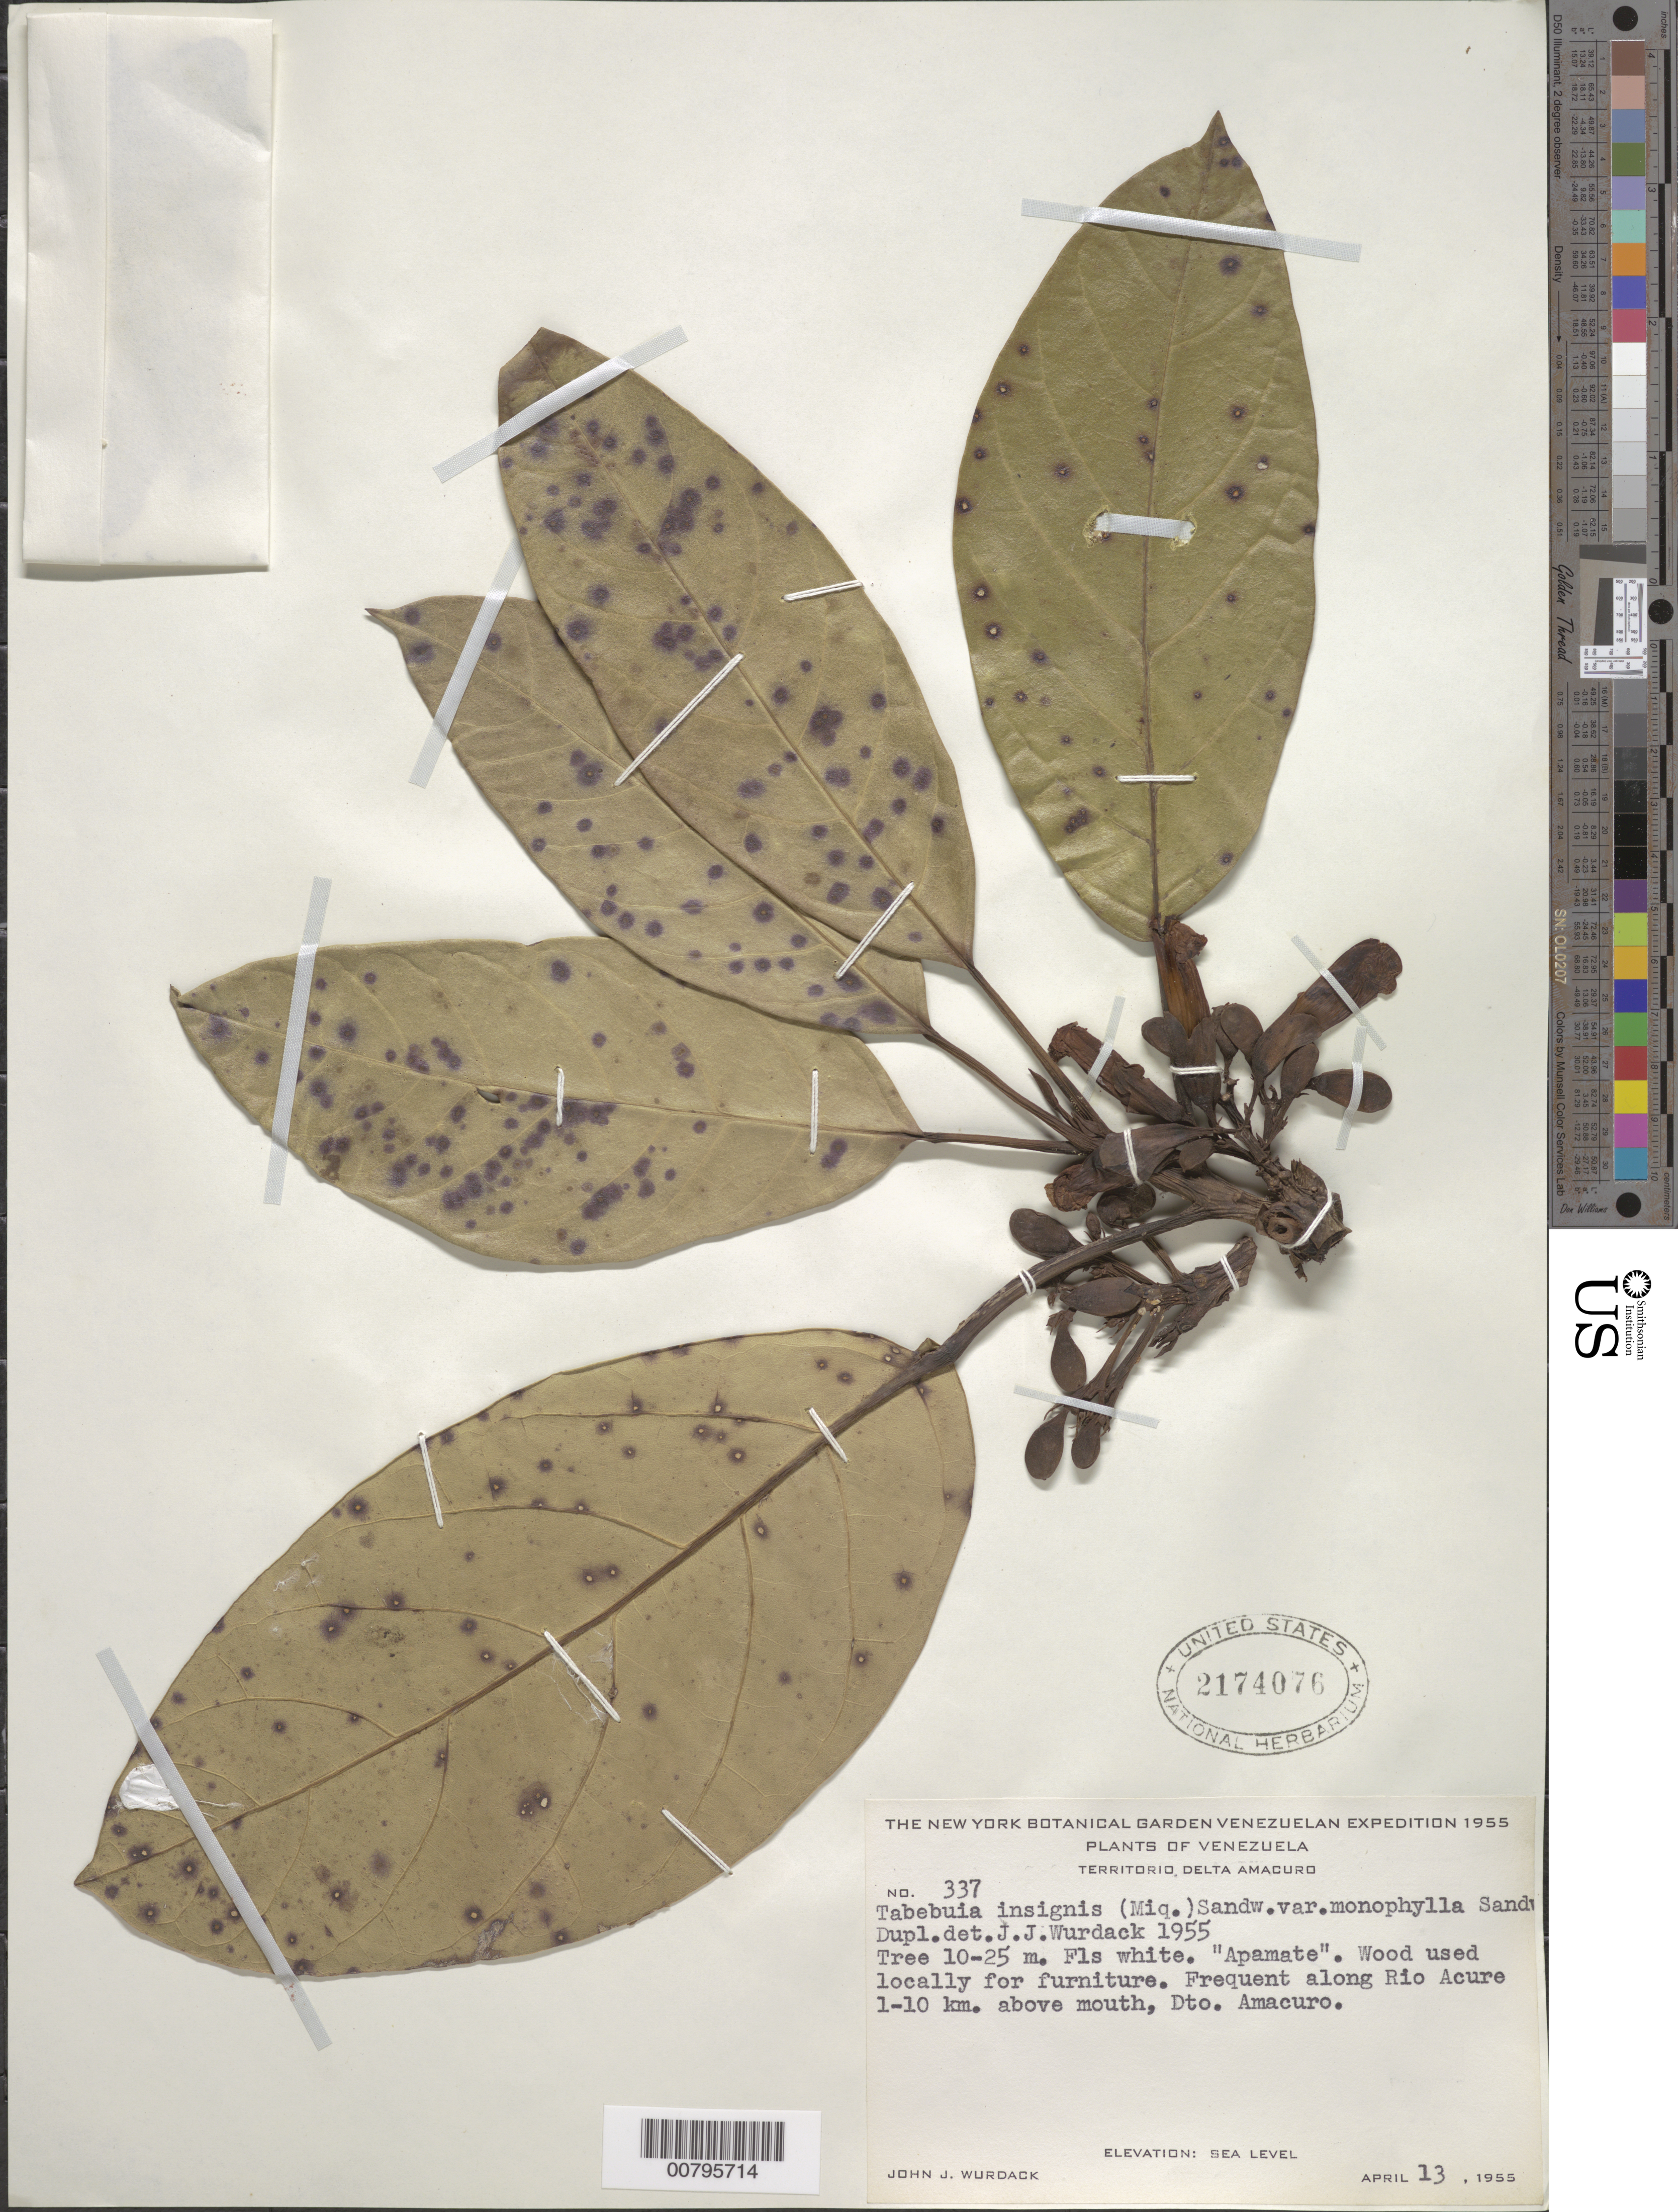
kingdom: Plantae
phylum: Tracheophyta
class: Magnoliopsida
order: Lamiales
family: Bignoniaceae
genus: Tabebuia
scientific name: Tabebuia insignis var. monophylla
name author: Sandwith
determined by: Wurdack, John J., (US), US (UNITED STATES)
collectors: J. J. Wurdack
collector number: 337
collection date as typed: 13-Apr-55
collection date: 1955-04-13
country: Venezuela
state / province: Delta Amacuro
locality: Río Acure, 1-10 km above mouth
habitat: Along river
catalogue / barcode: US 2174076